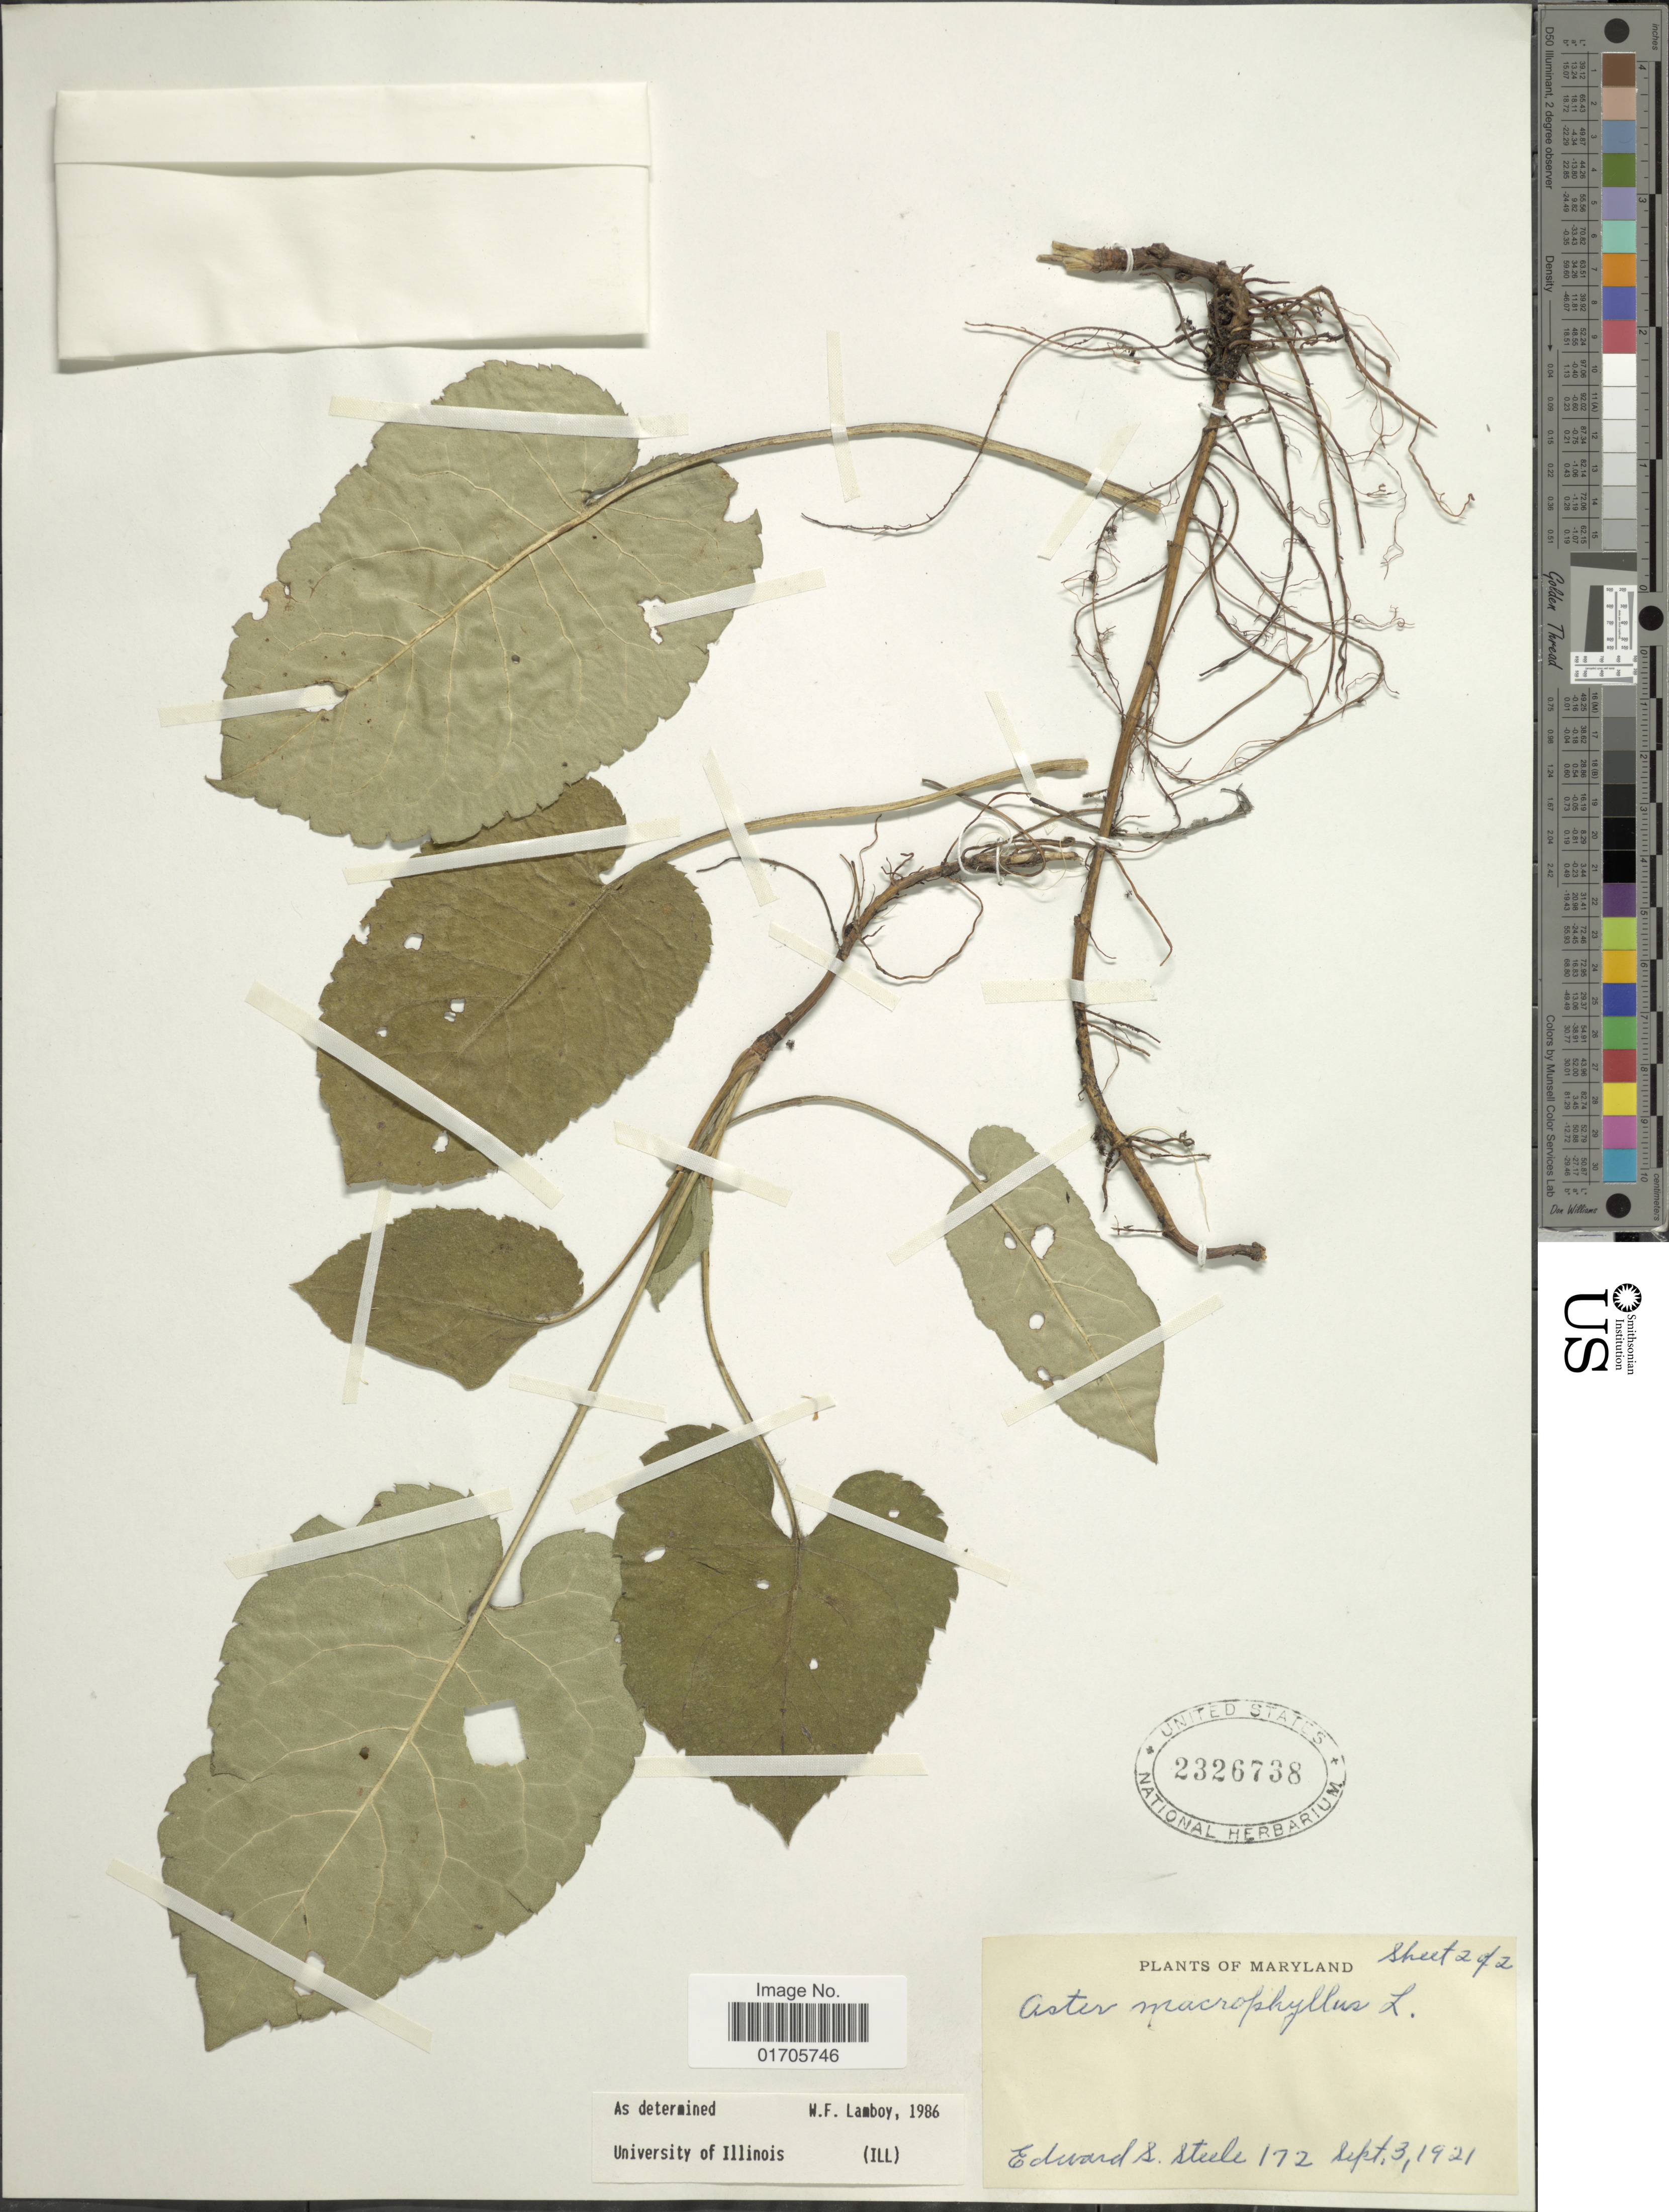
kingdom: Plantae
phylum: Tracheophyta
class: Magnoliopsida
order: Asterales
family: Asteraceae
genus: Eurybia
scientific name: Eurybia macrophylla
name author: (L.) Cass.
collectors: E. Steele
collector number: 172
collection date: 1921-09-03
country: United States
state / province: Maryland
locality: Maryland.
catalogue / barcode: US 2326738